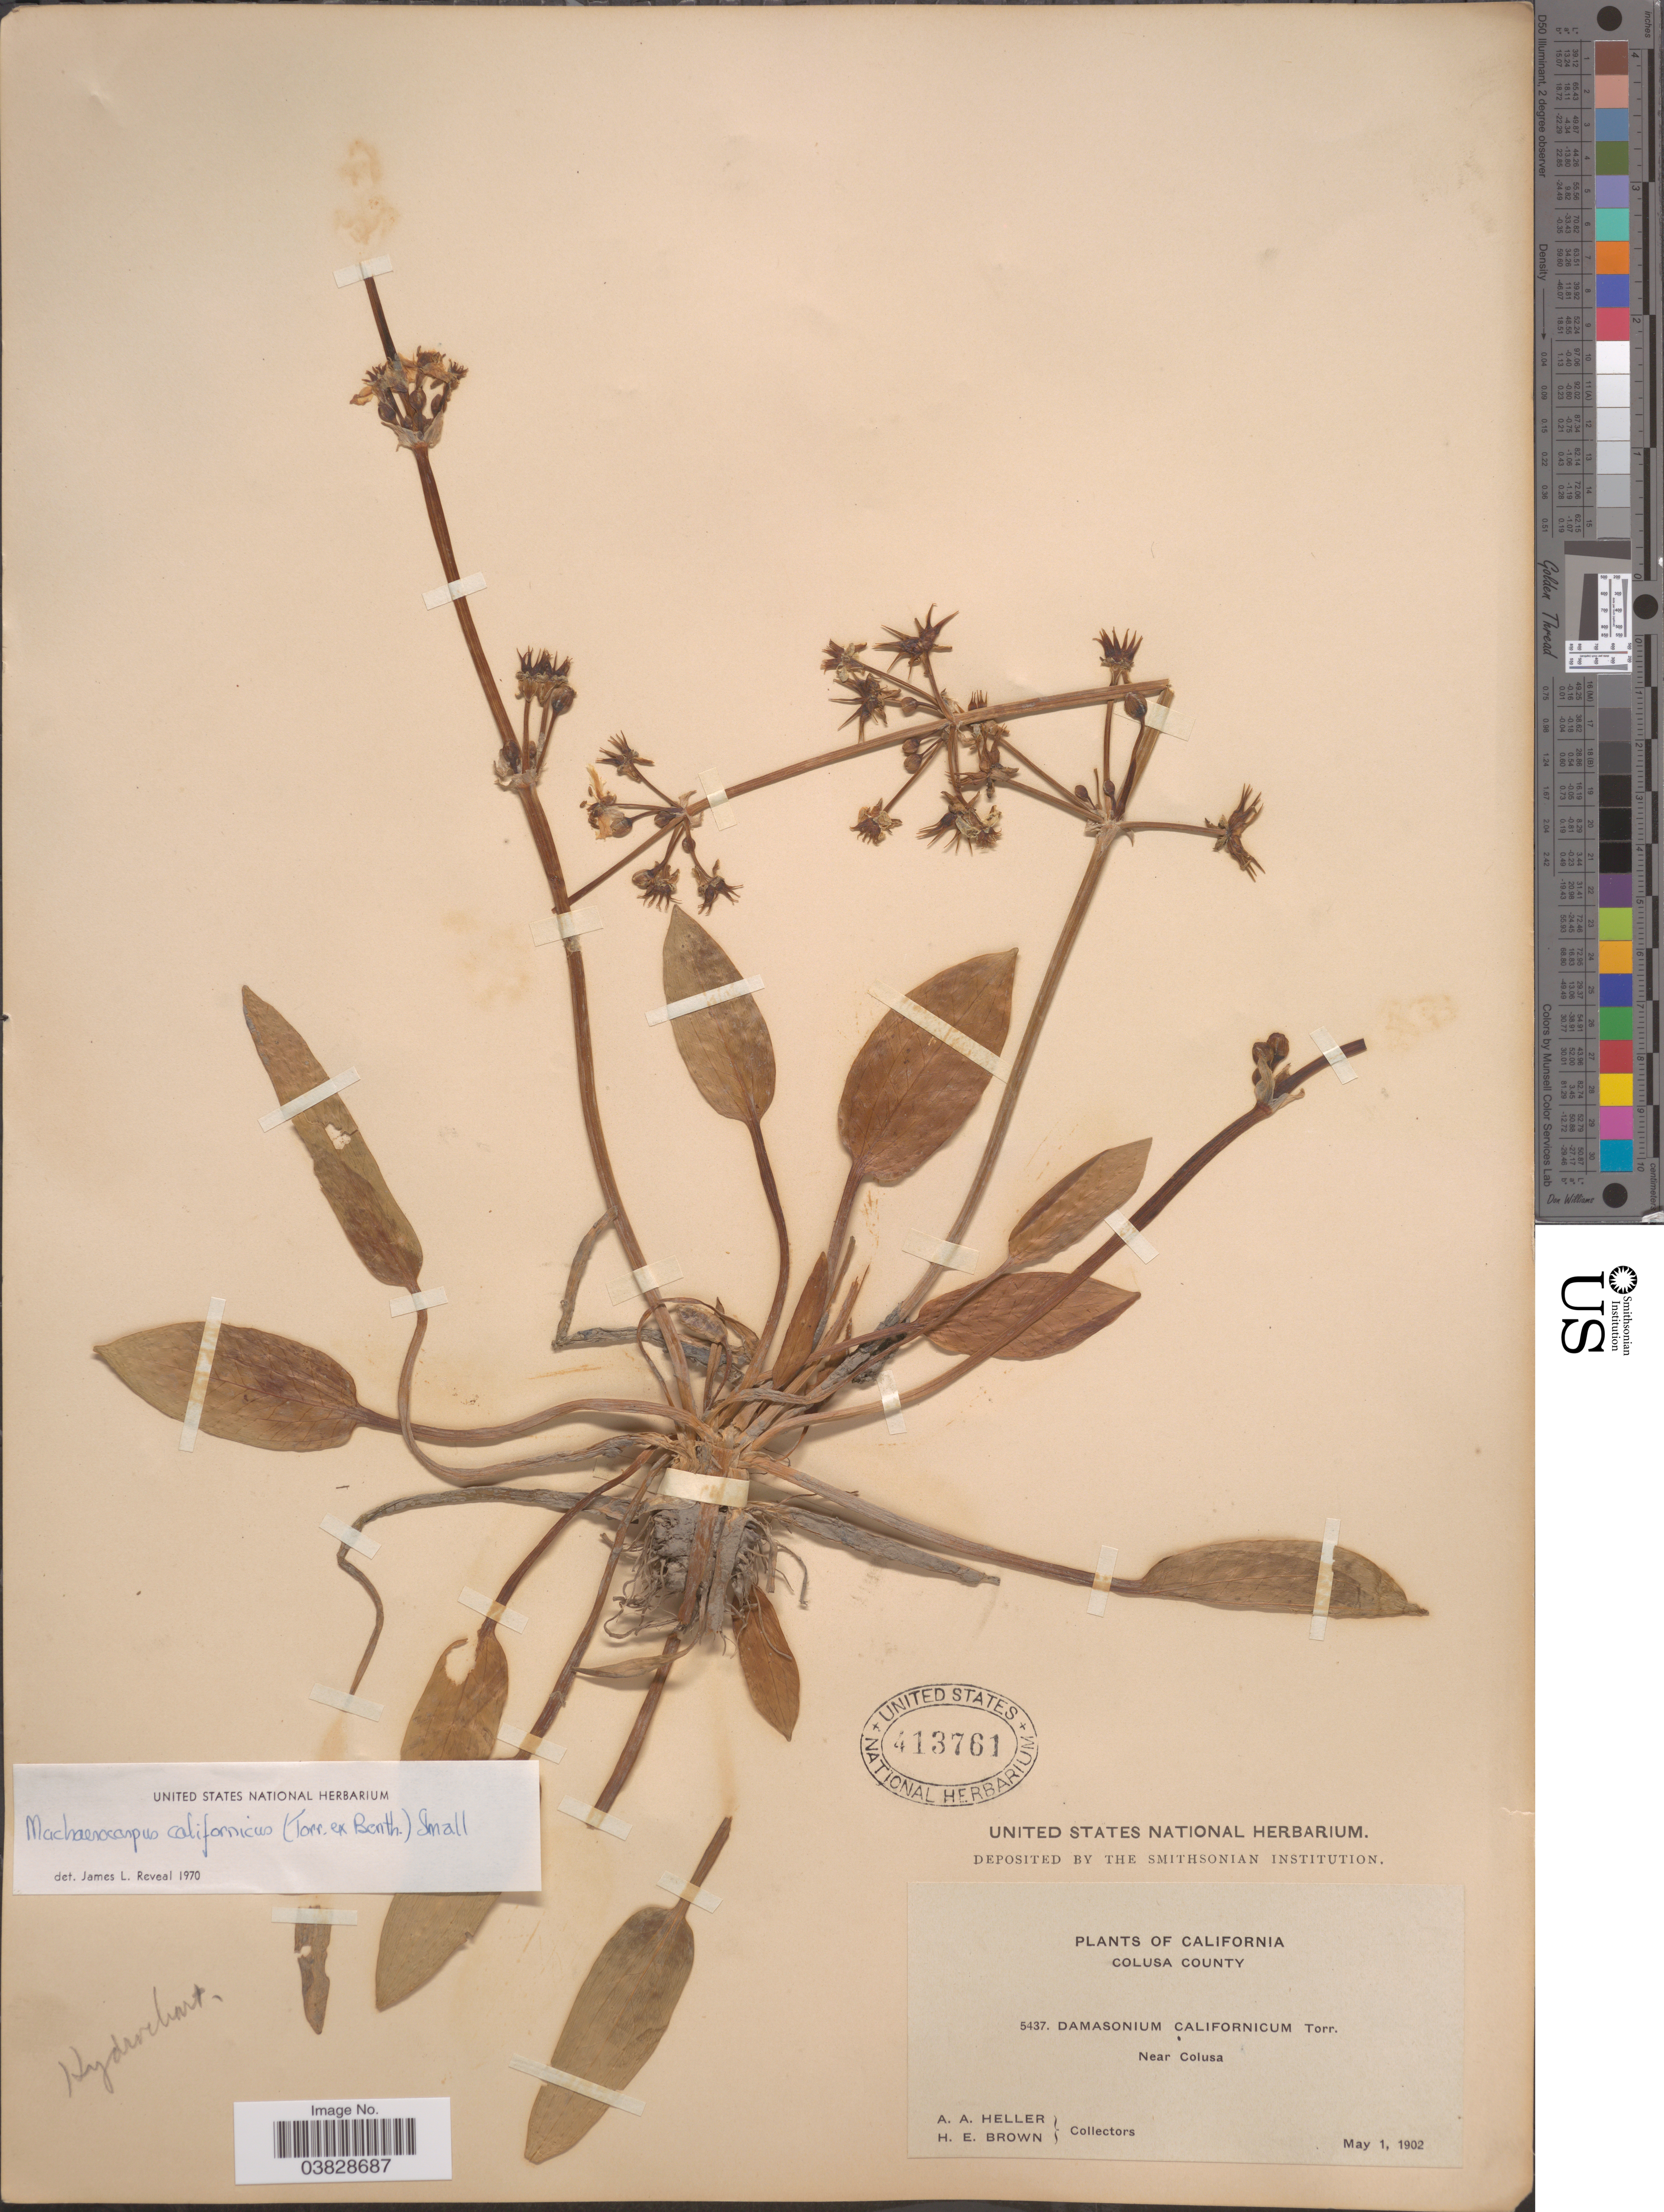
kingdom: Plantae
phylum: Tracheophyta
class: Liliopsida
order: Alismatales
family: Alismataceae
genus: Damasonium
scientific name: Damasonium californicum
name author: Torr.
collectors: A. A. Heller & H. E. Brown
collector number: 5437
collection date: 1902-05-01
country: United States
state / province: California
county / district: Colusa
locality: Colusa County. Near Colusa.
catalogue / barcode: US 413761